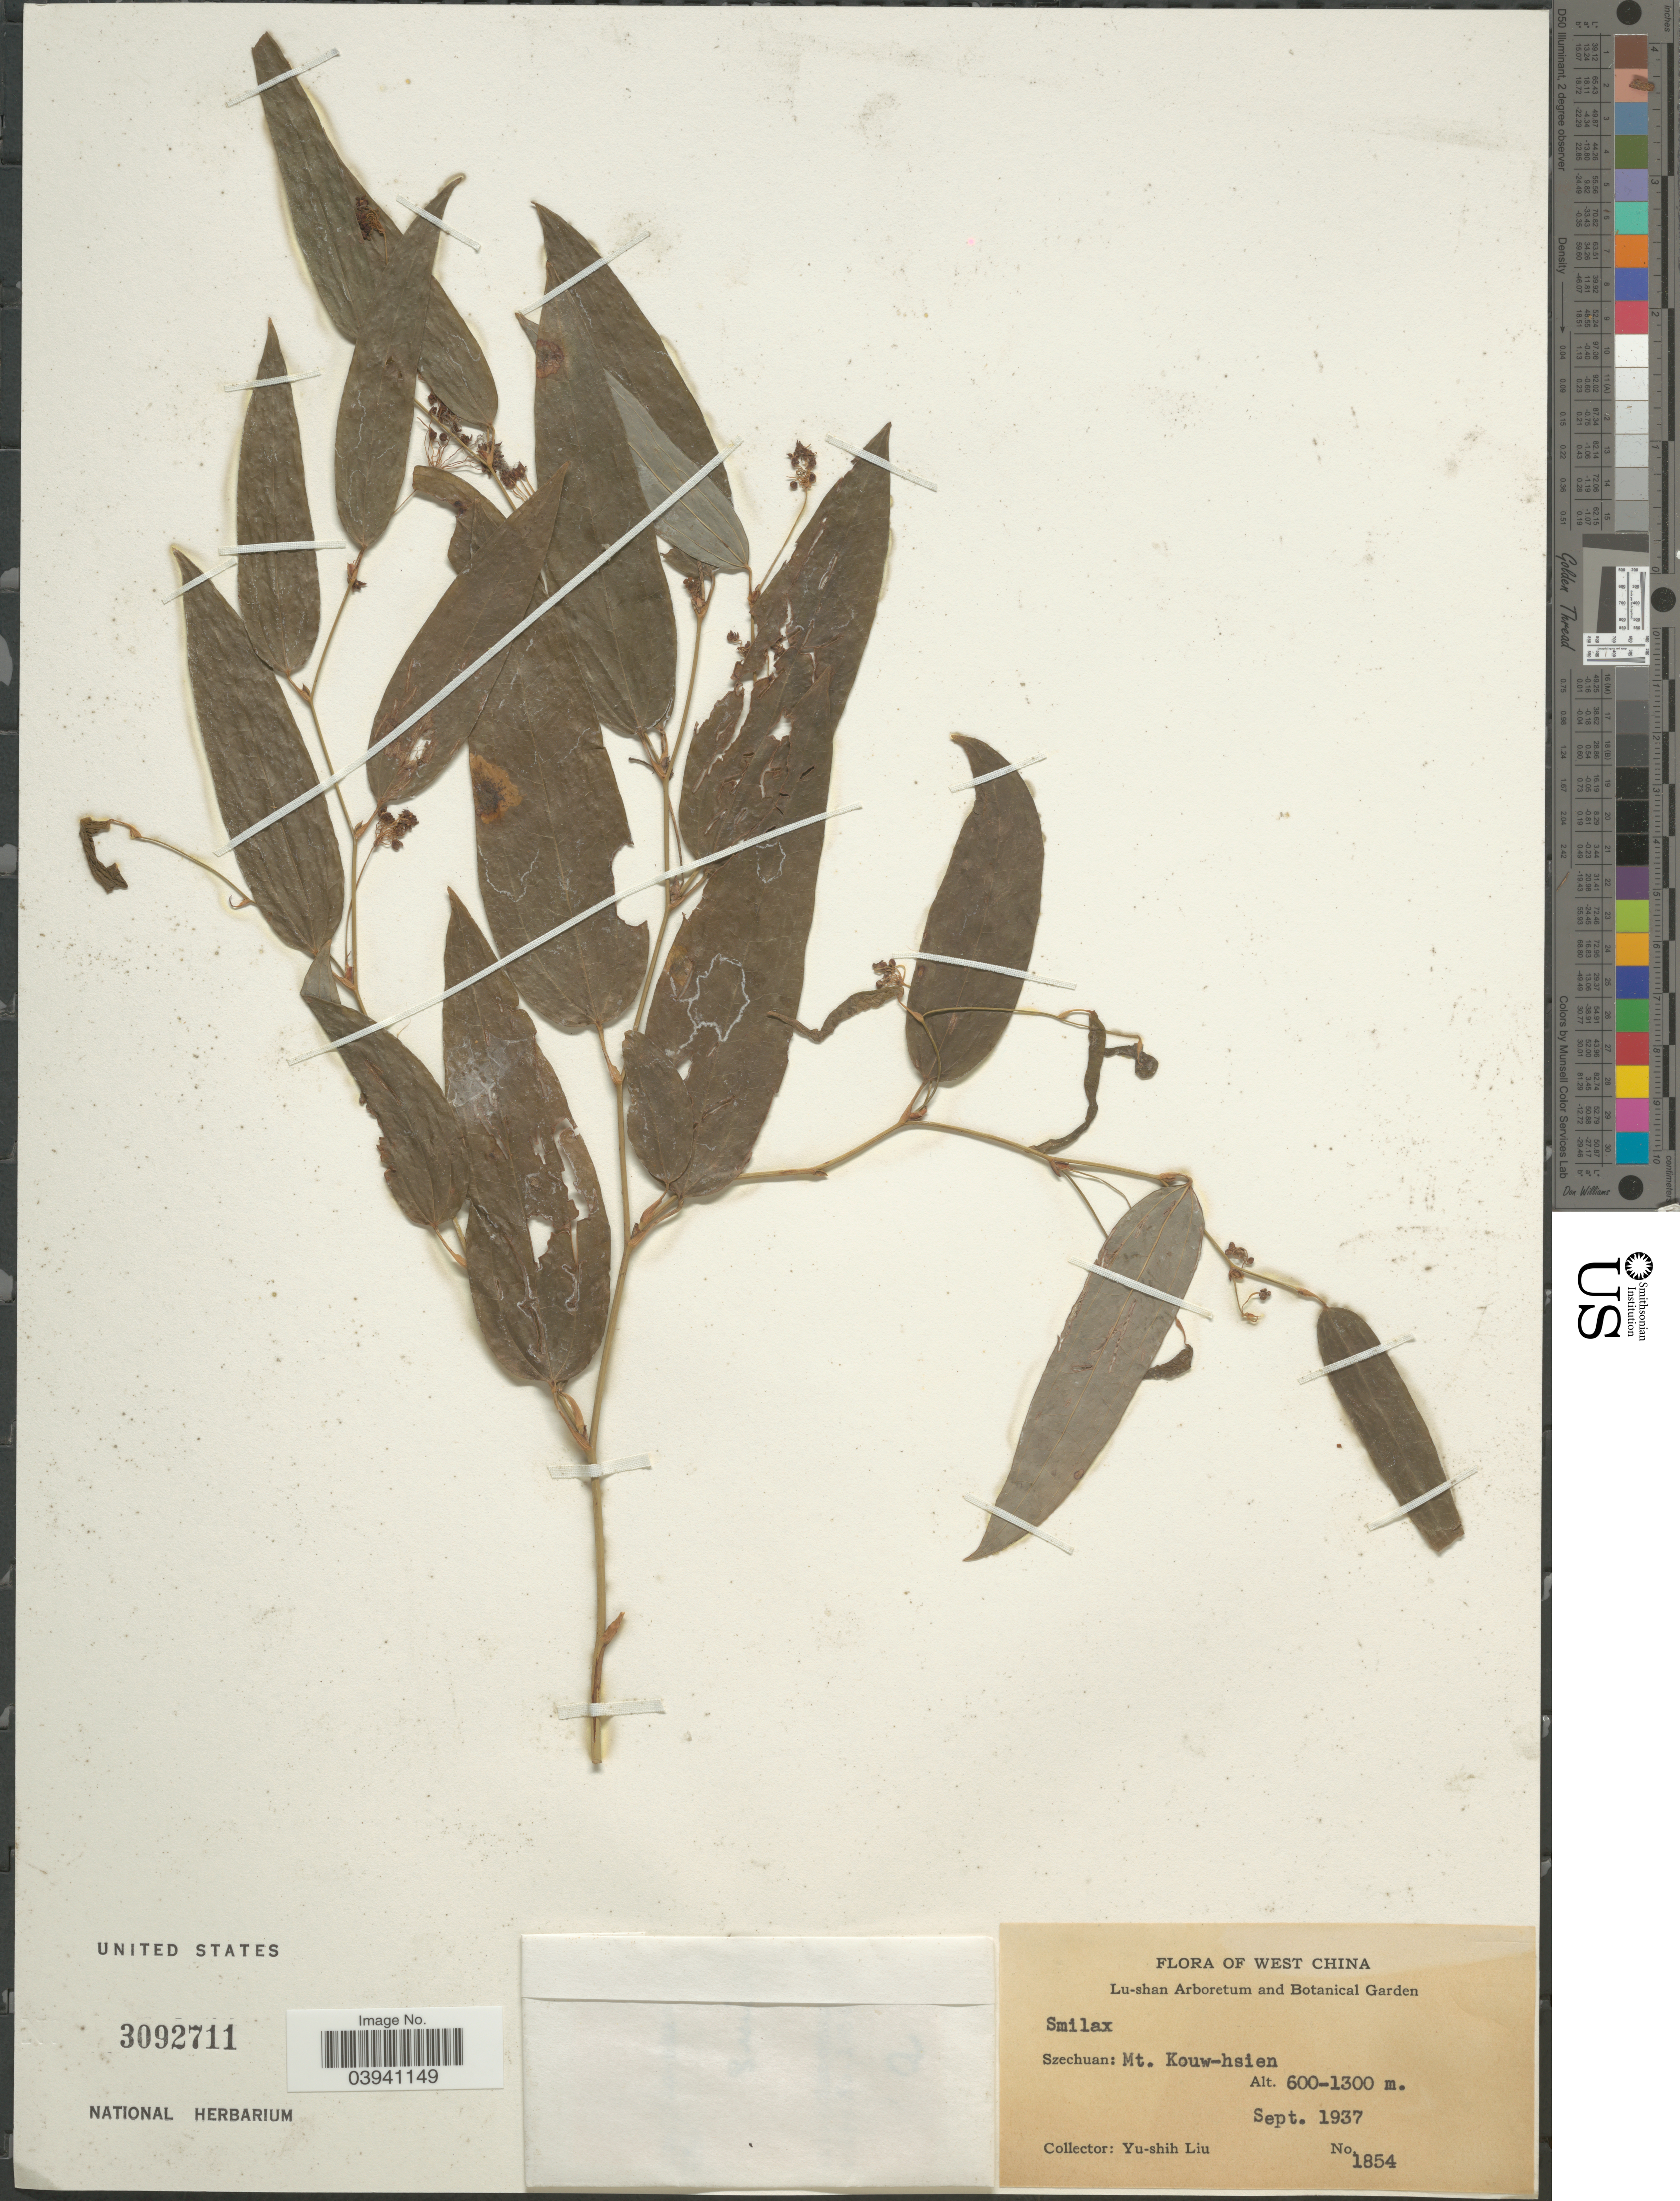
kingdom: Plantae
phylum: Tracheophyta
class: Liliopsida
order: Liliales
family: Smilacaceae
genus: Smilax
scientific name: Smilax sp.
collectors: Y.-S. Liu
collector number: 1854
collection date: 1937-09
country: China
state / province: Sichuan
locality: West China. Szechuan: Mt. Kouw-hsien.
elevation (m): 600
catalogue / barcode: US 3092711